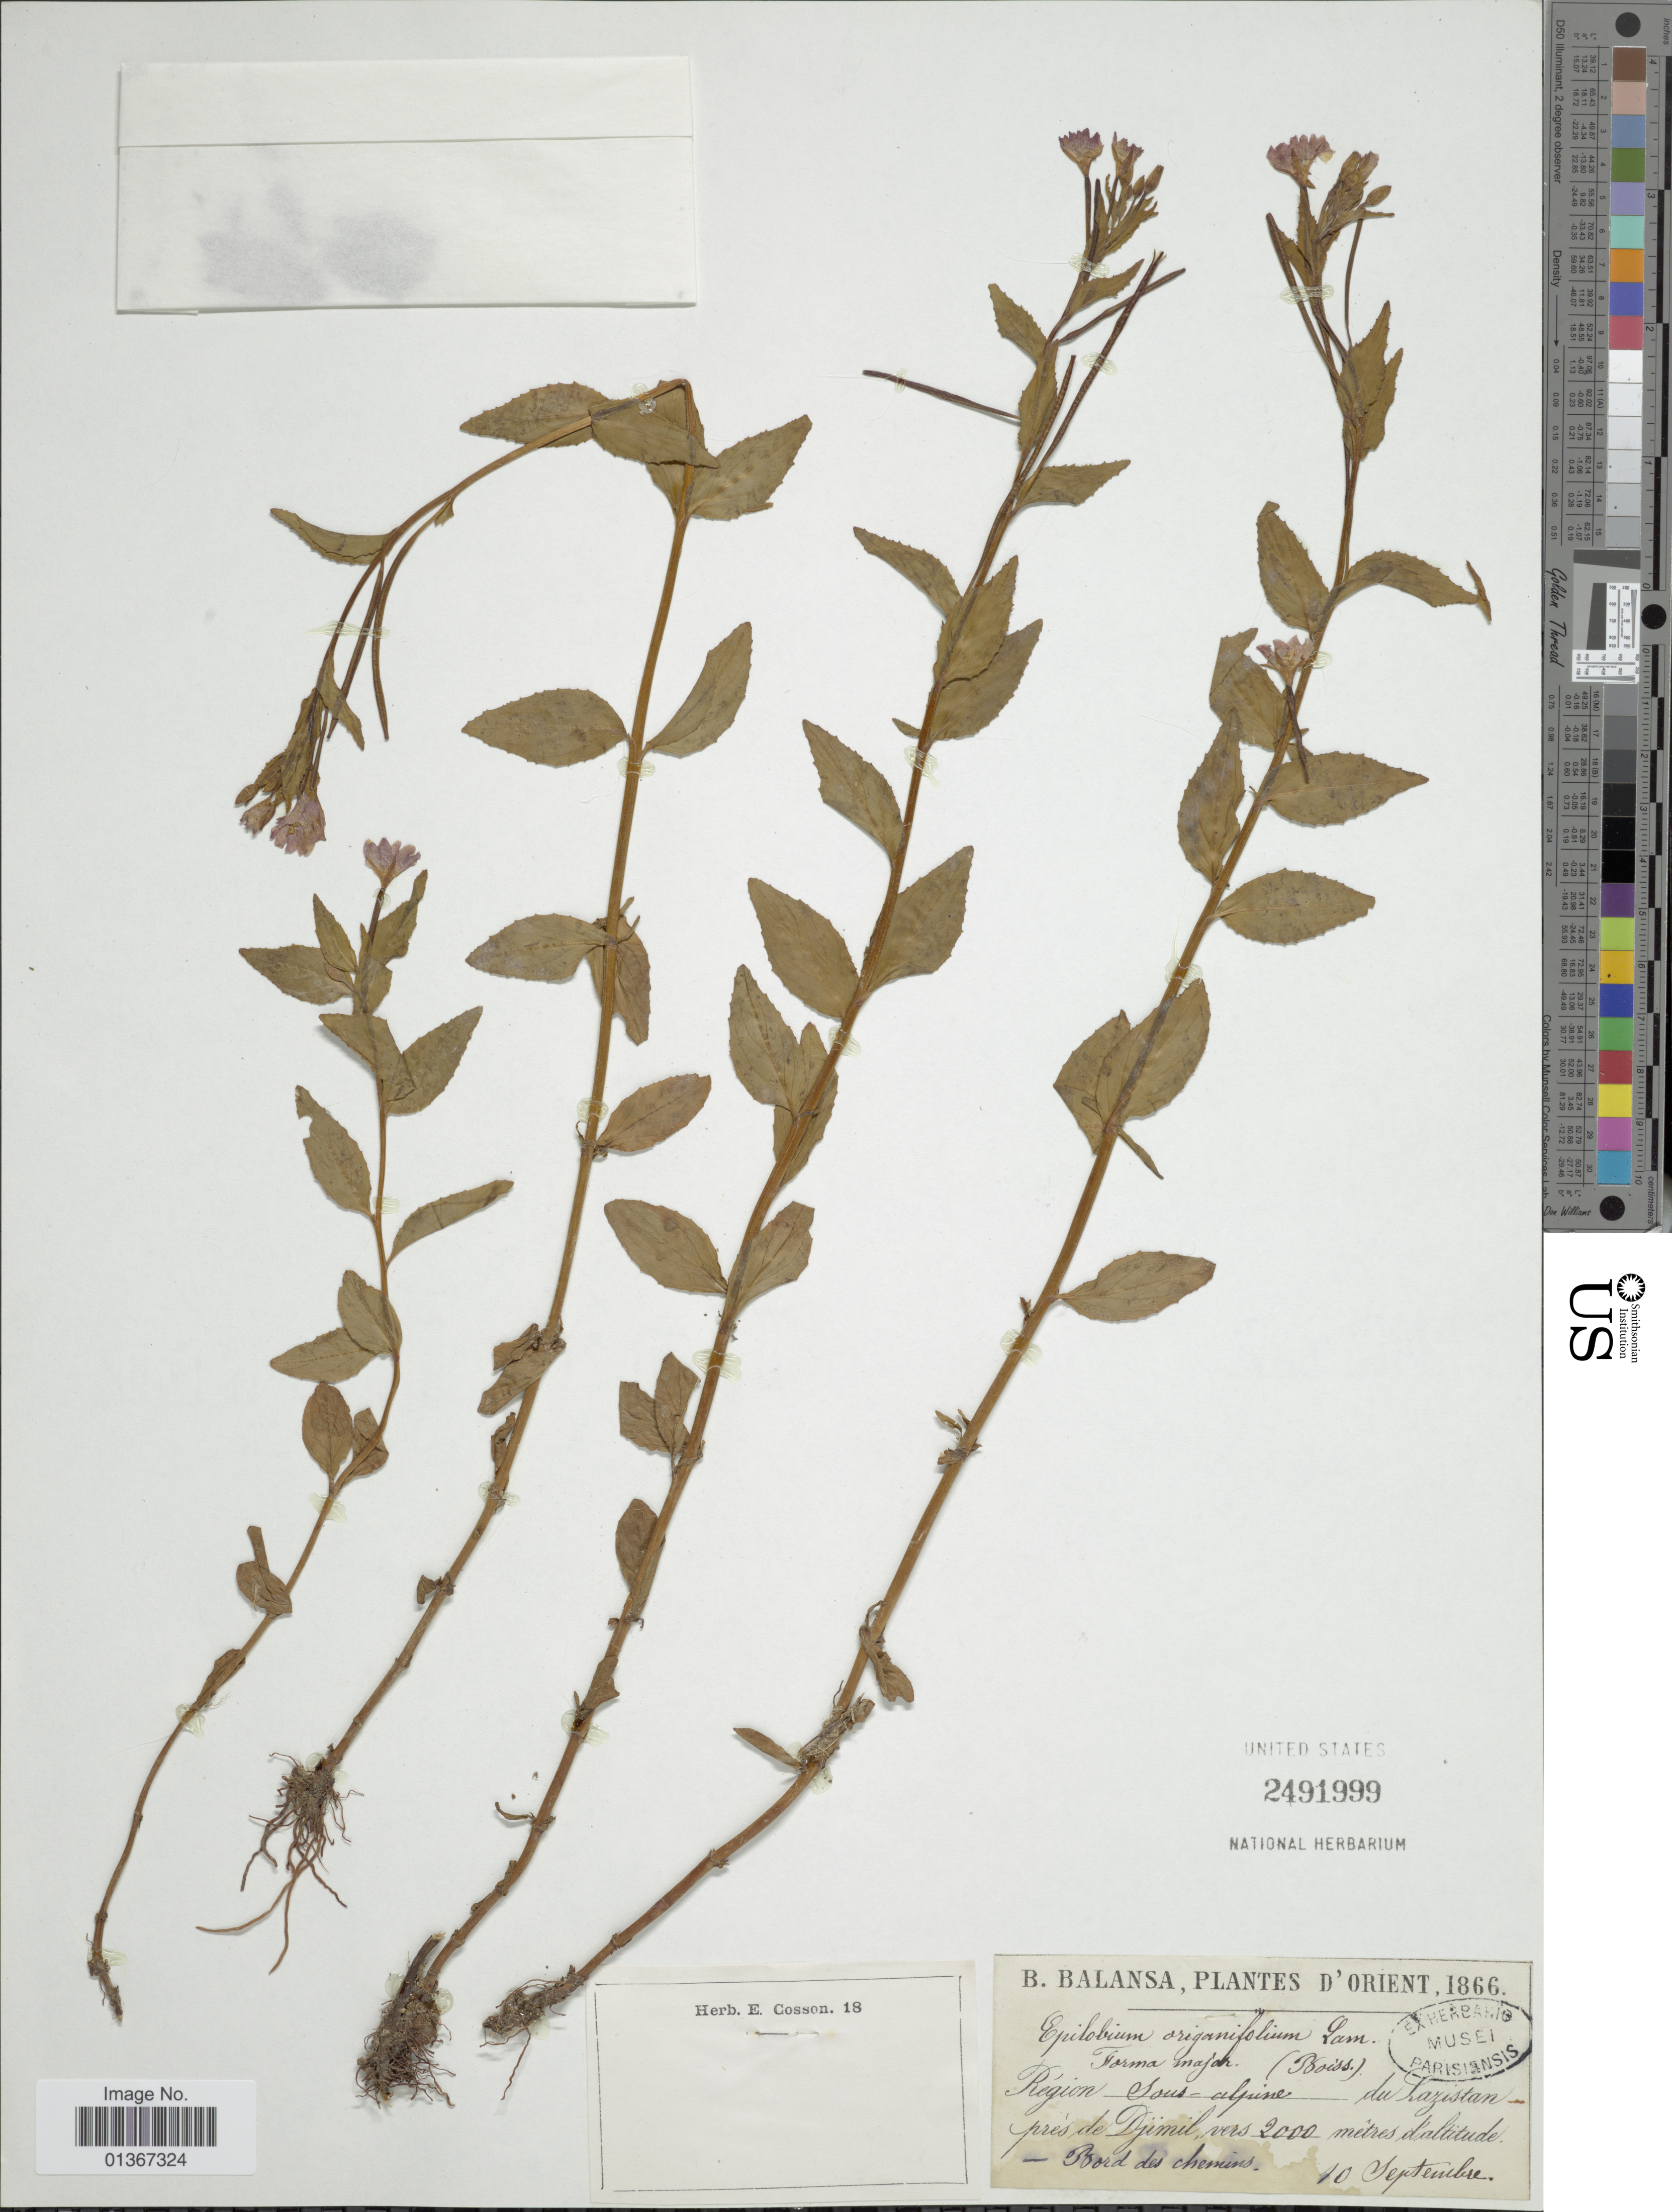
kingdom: Plantae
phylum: Tracheophyta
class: Magnoliopsida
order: Myrtales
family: Onagraceae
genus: Epilobium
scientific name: Epilobium alsinifolium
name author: Vill.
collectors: B. Balansa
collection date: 1866-09-10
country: Turkey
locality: D'Orient. Région Sous-alpine du Lazistan - près de Djimil.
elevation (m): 2000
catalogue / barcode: US 2491999